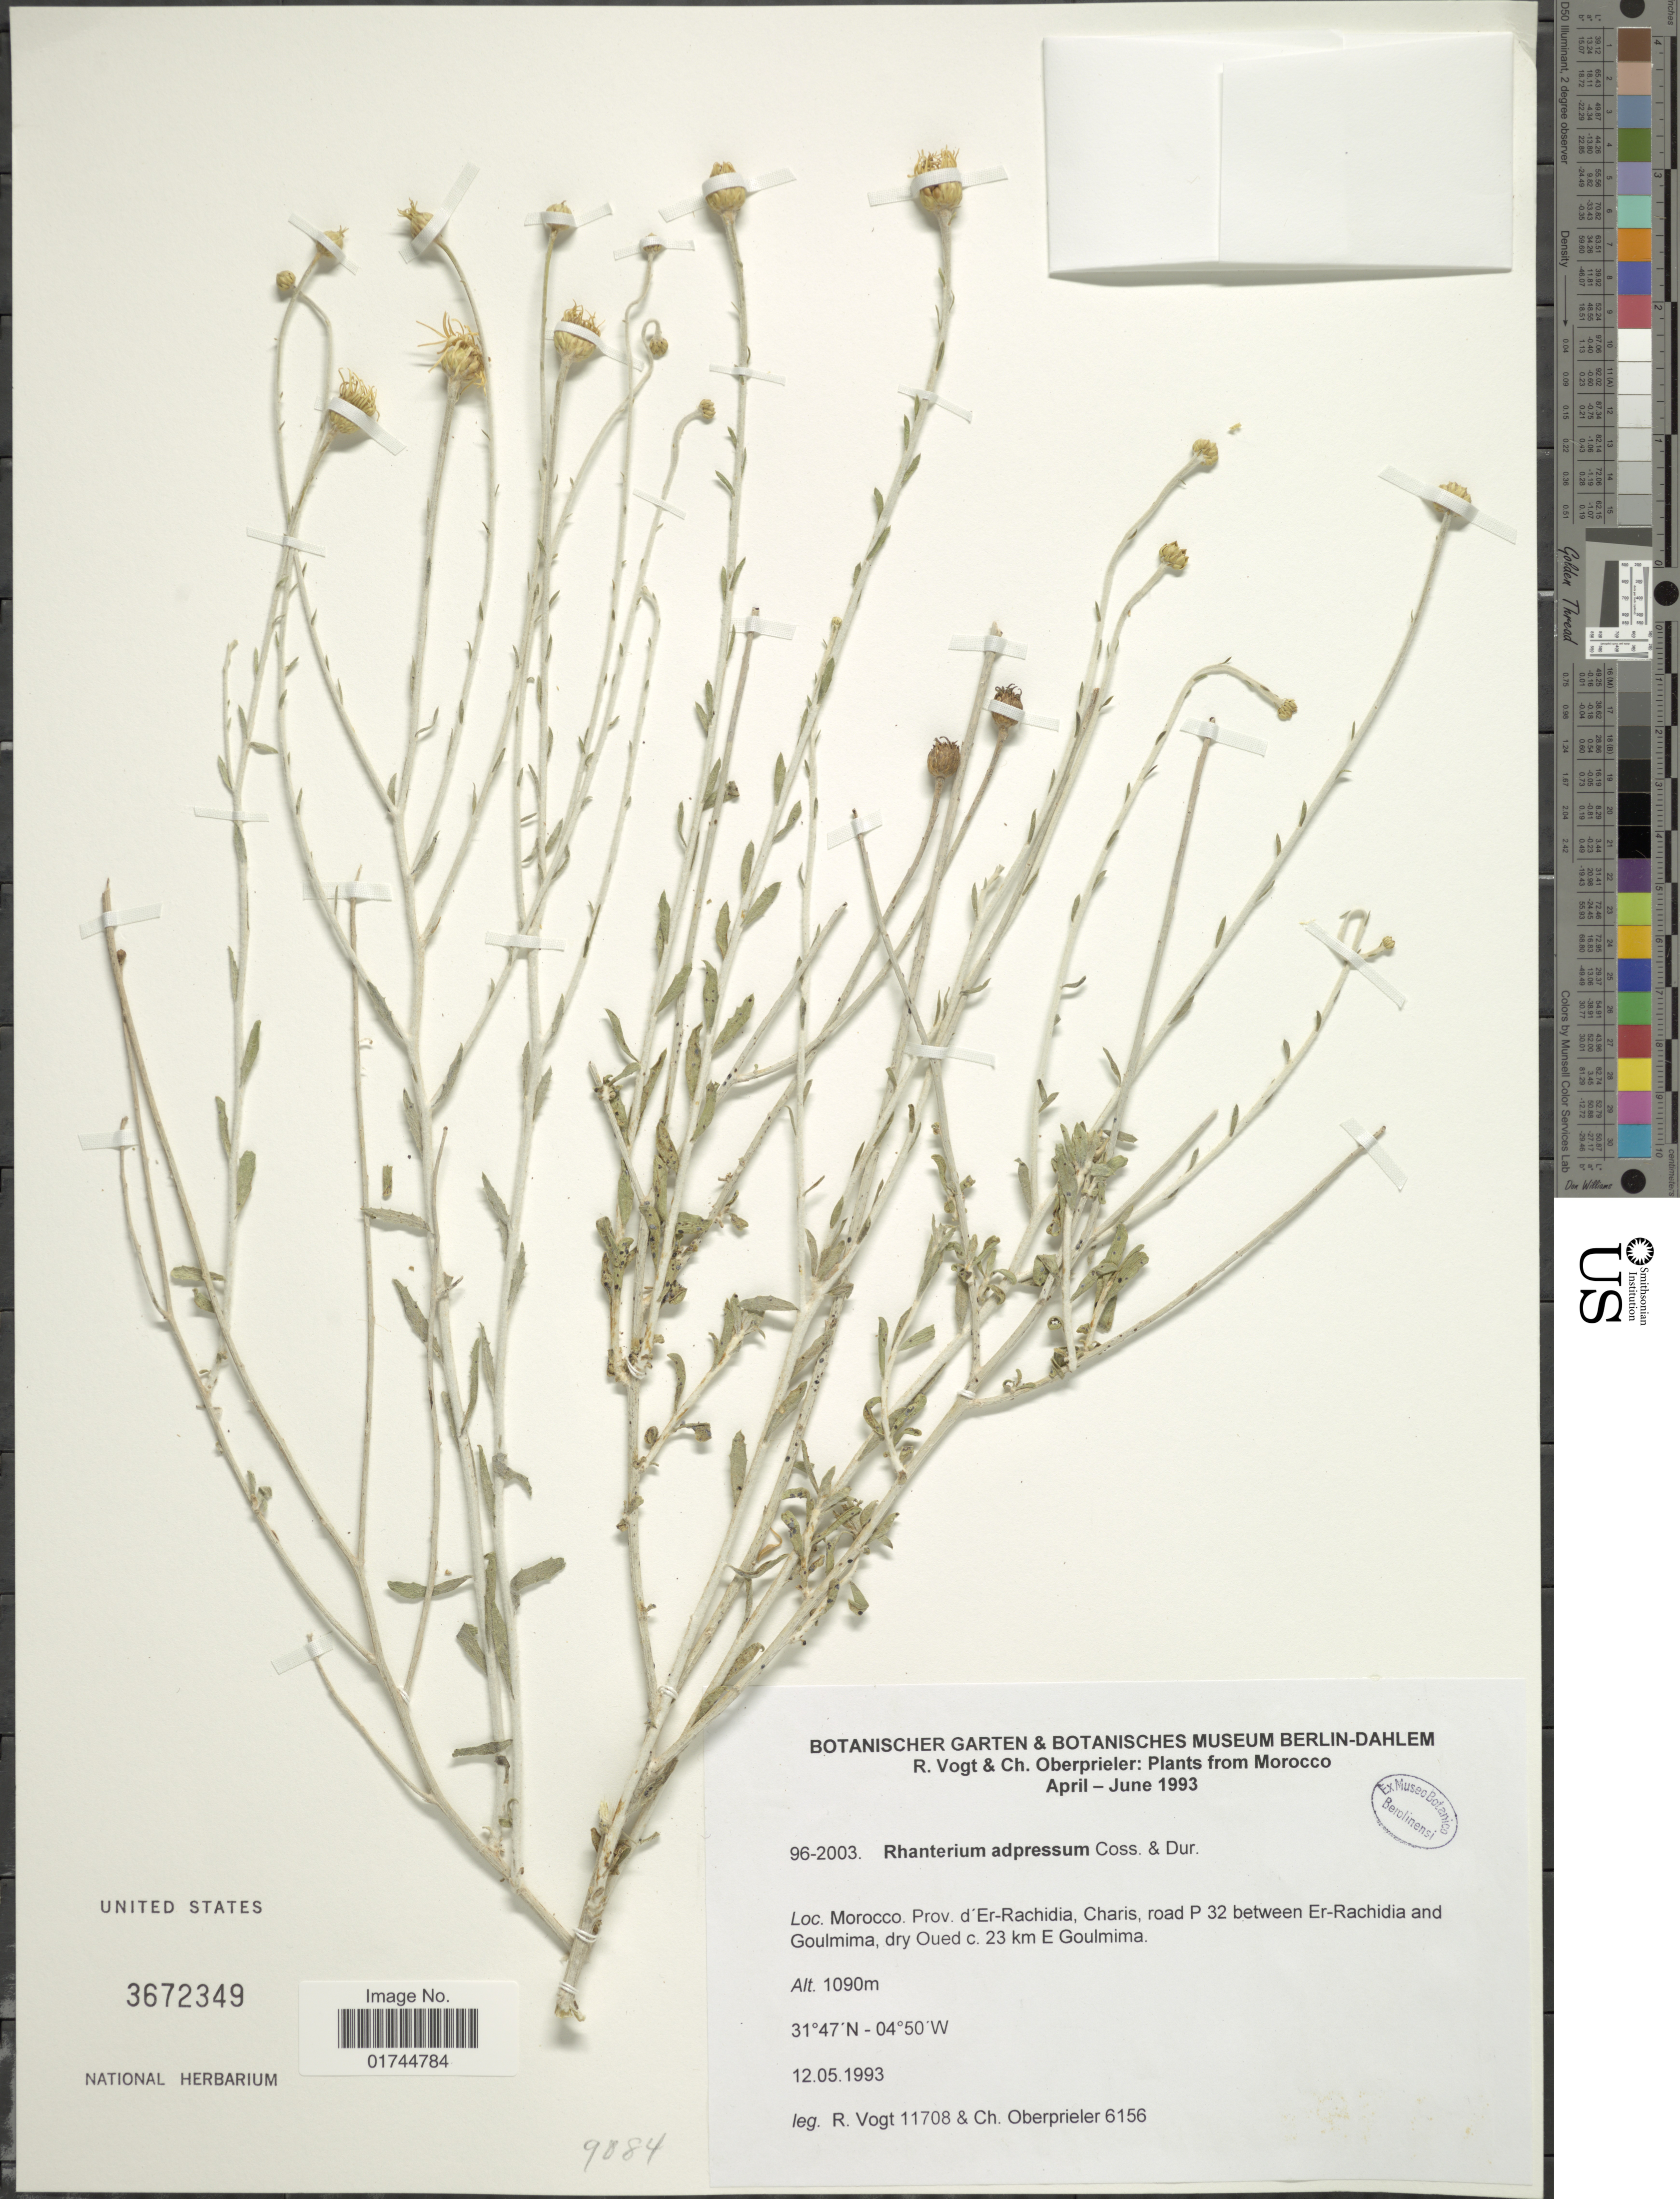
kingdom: Plantae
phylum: Tracheophyta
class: Magnoliopsida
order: Asterales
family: Asteraceae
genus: Rhanterium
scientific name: Rhanterium adpressum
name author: Coss. & Durieu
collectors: R. Vogt & C. Oberprieler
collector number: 11708/6156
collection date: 1993-05-12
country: Morocco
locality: Prov. d'Er-Rachidia, Charis, road P 32 between Er-Rachidia and Goulmima, c. 23 km E Goulmima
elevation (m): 1090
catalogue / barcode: US 3672349